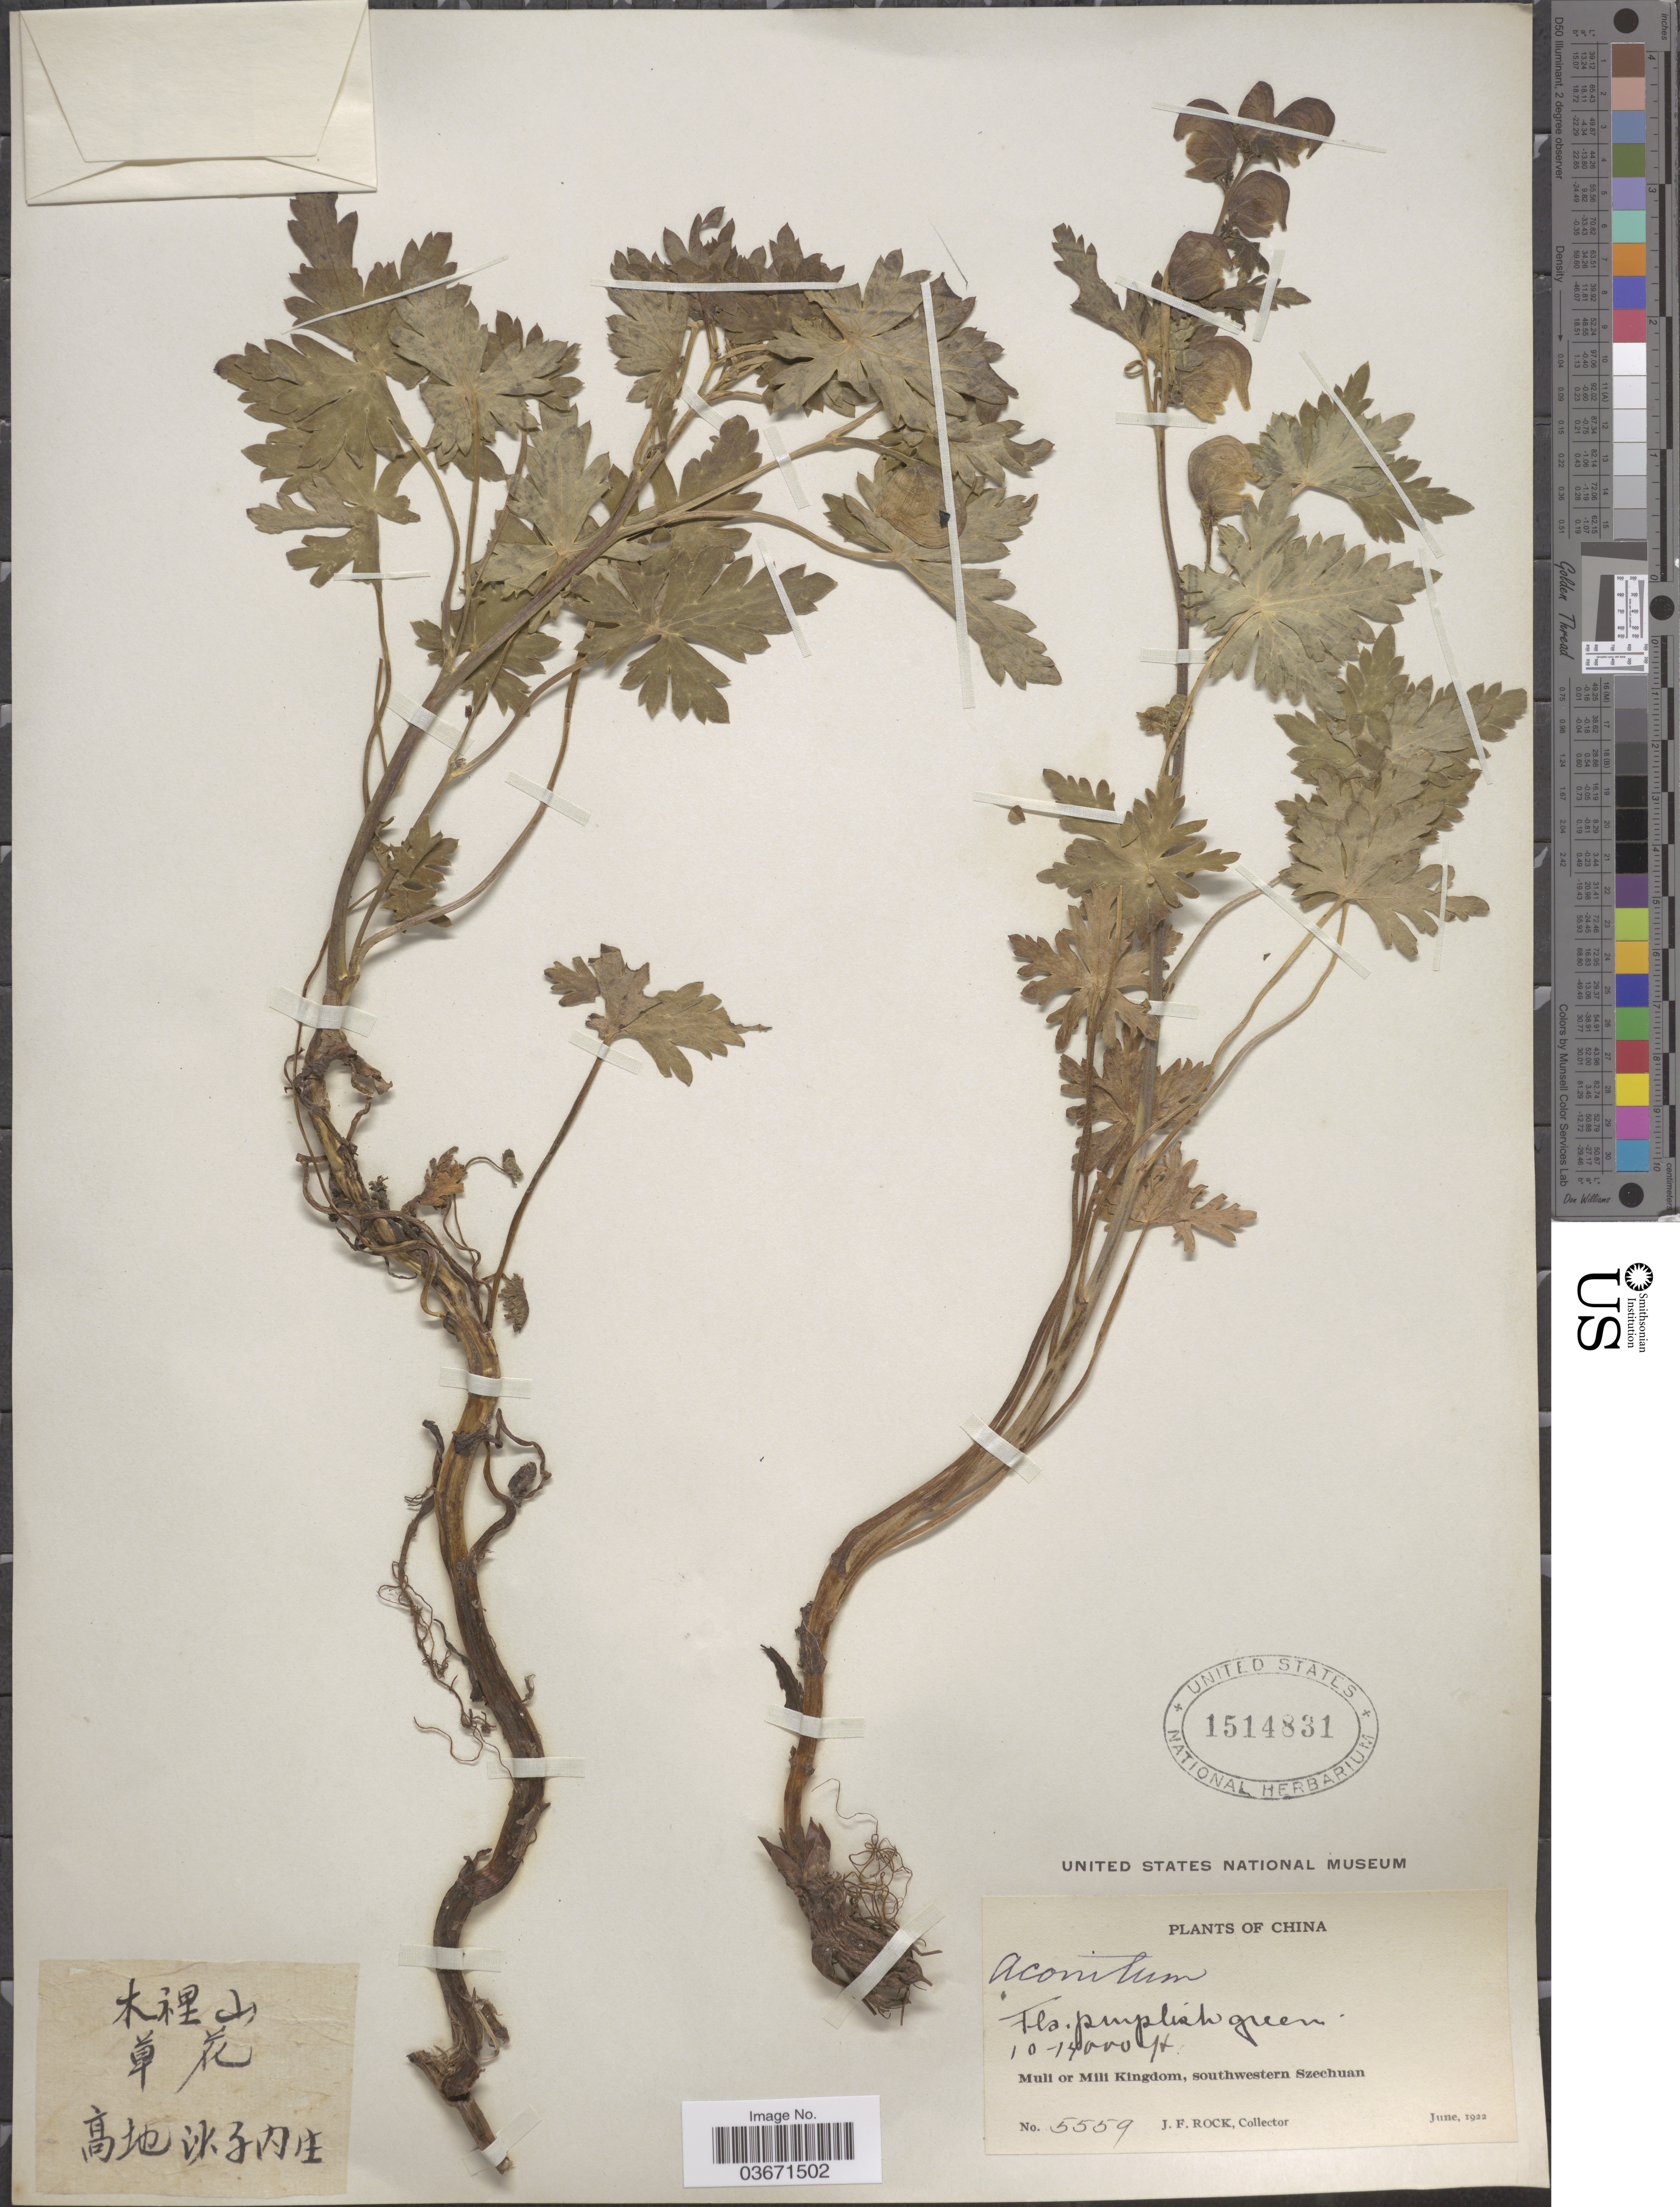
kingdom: Plantae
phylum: Tracheophyta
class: Magnoliopsida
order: Ranunculales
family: Ranunculaceae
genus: Aconitum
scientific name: Aconitum sp.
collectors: J. Rock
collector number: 5559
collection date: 1922-06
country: China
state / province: Sichuan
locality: Muli or Mili Kingdom, southwestern Szechuan.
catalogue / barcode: US 1514831